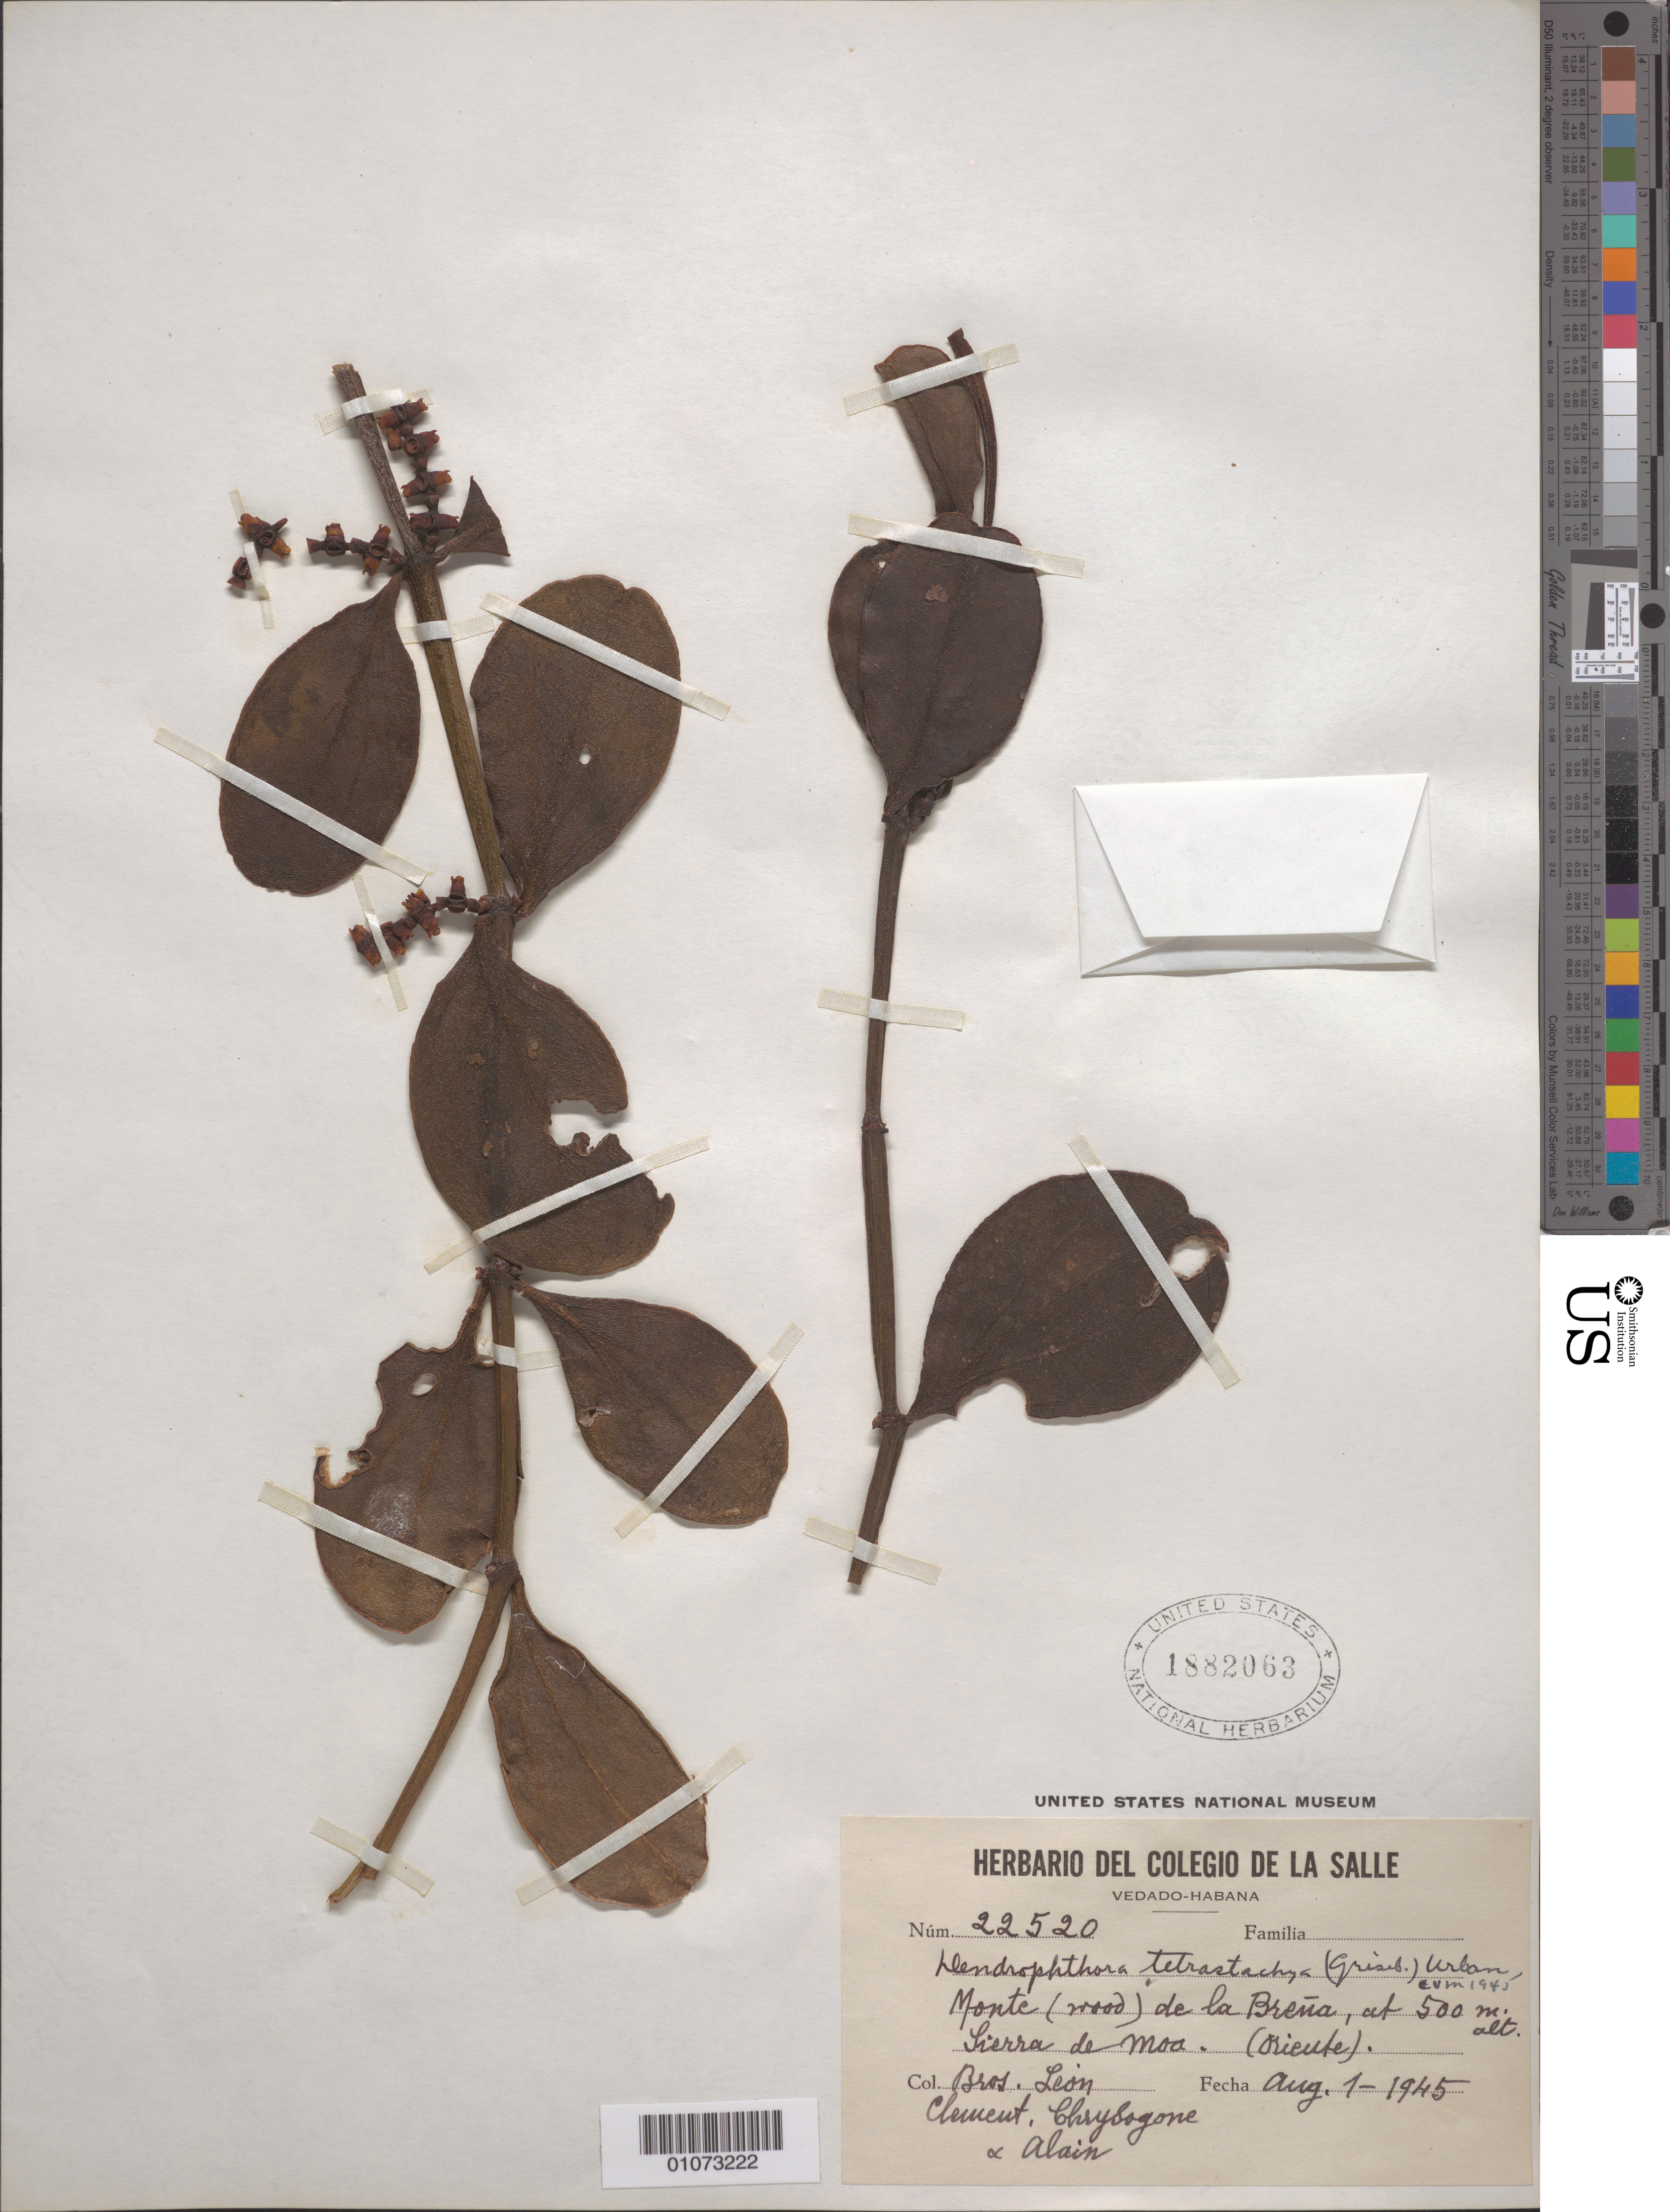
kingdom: Plantae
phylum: Tracheophyta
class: Magnoliopsida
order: Santalales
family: Viscaceae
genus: Dendrophthora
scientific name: Dendrophthora tetrastachya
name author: (C. Wright ex Griseb.) Urb.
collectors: Bro. León, B. Clement, B. Chrysogone & A. H. Liogier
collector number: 22520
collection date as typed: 01 Aug 1945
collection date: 1945-08-01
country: Cuba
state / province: Holguín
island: Cuba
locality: Sierra de Moa, Mondte de la Brena Oriente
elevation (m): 500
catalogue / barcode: US 1882063